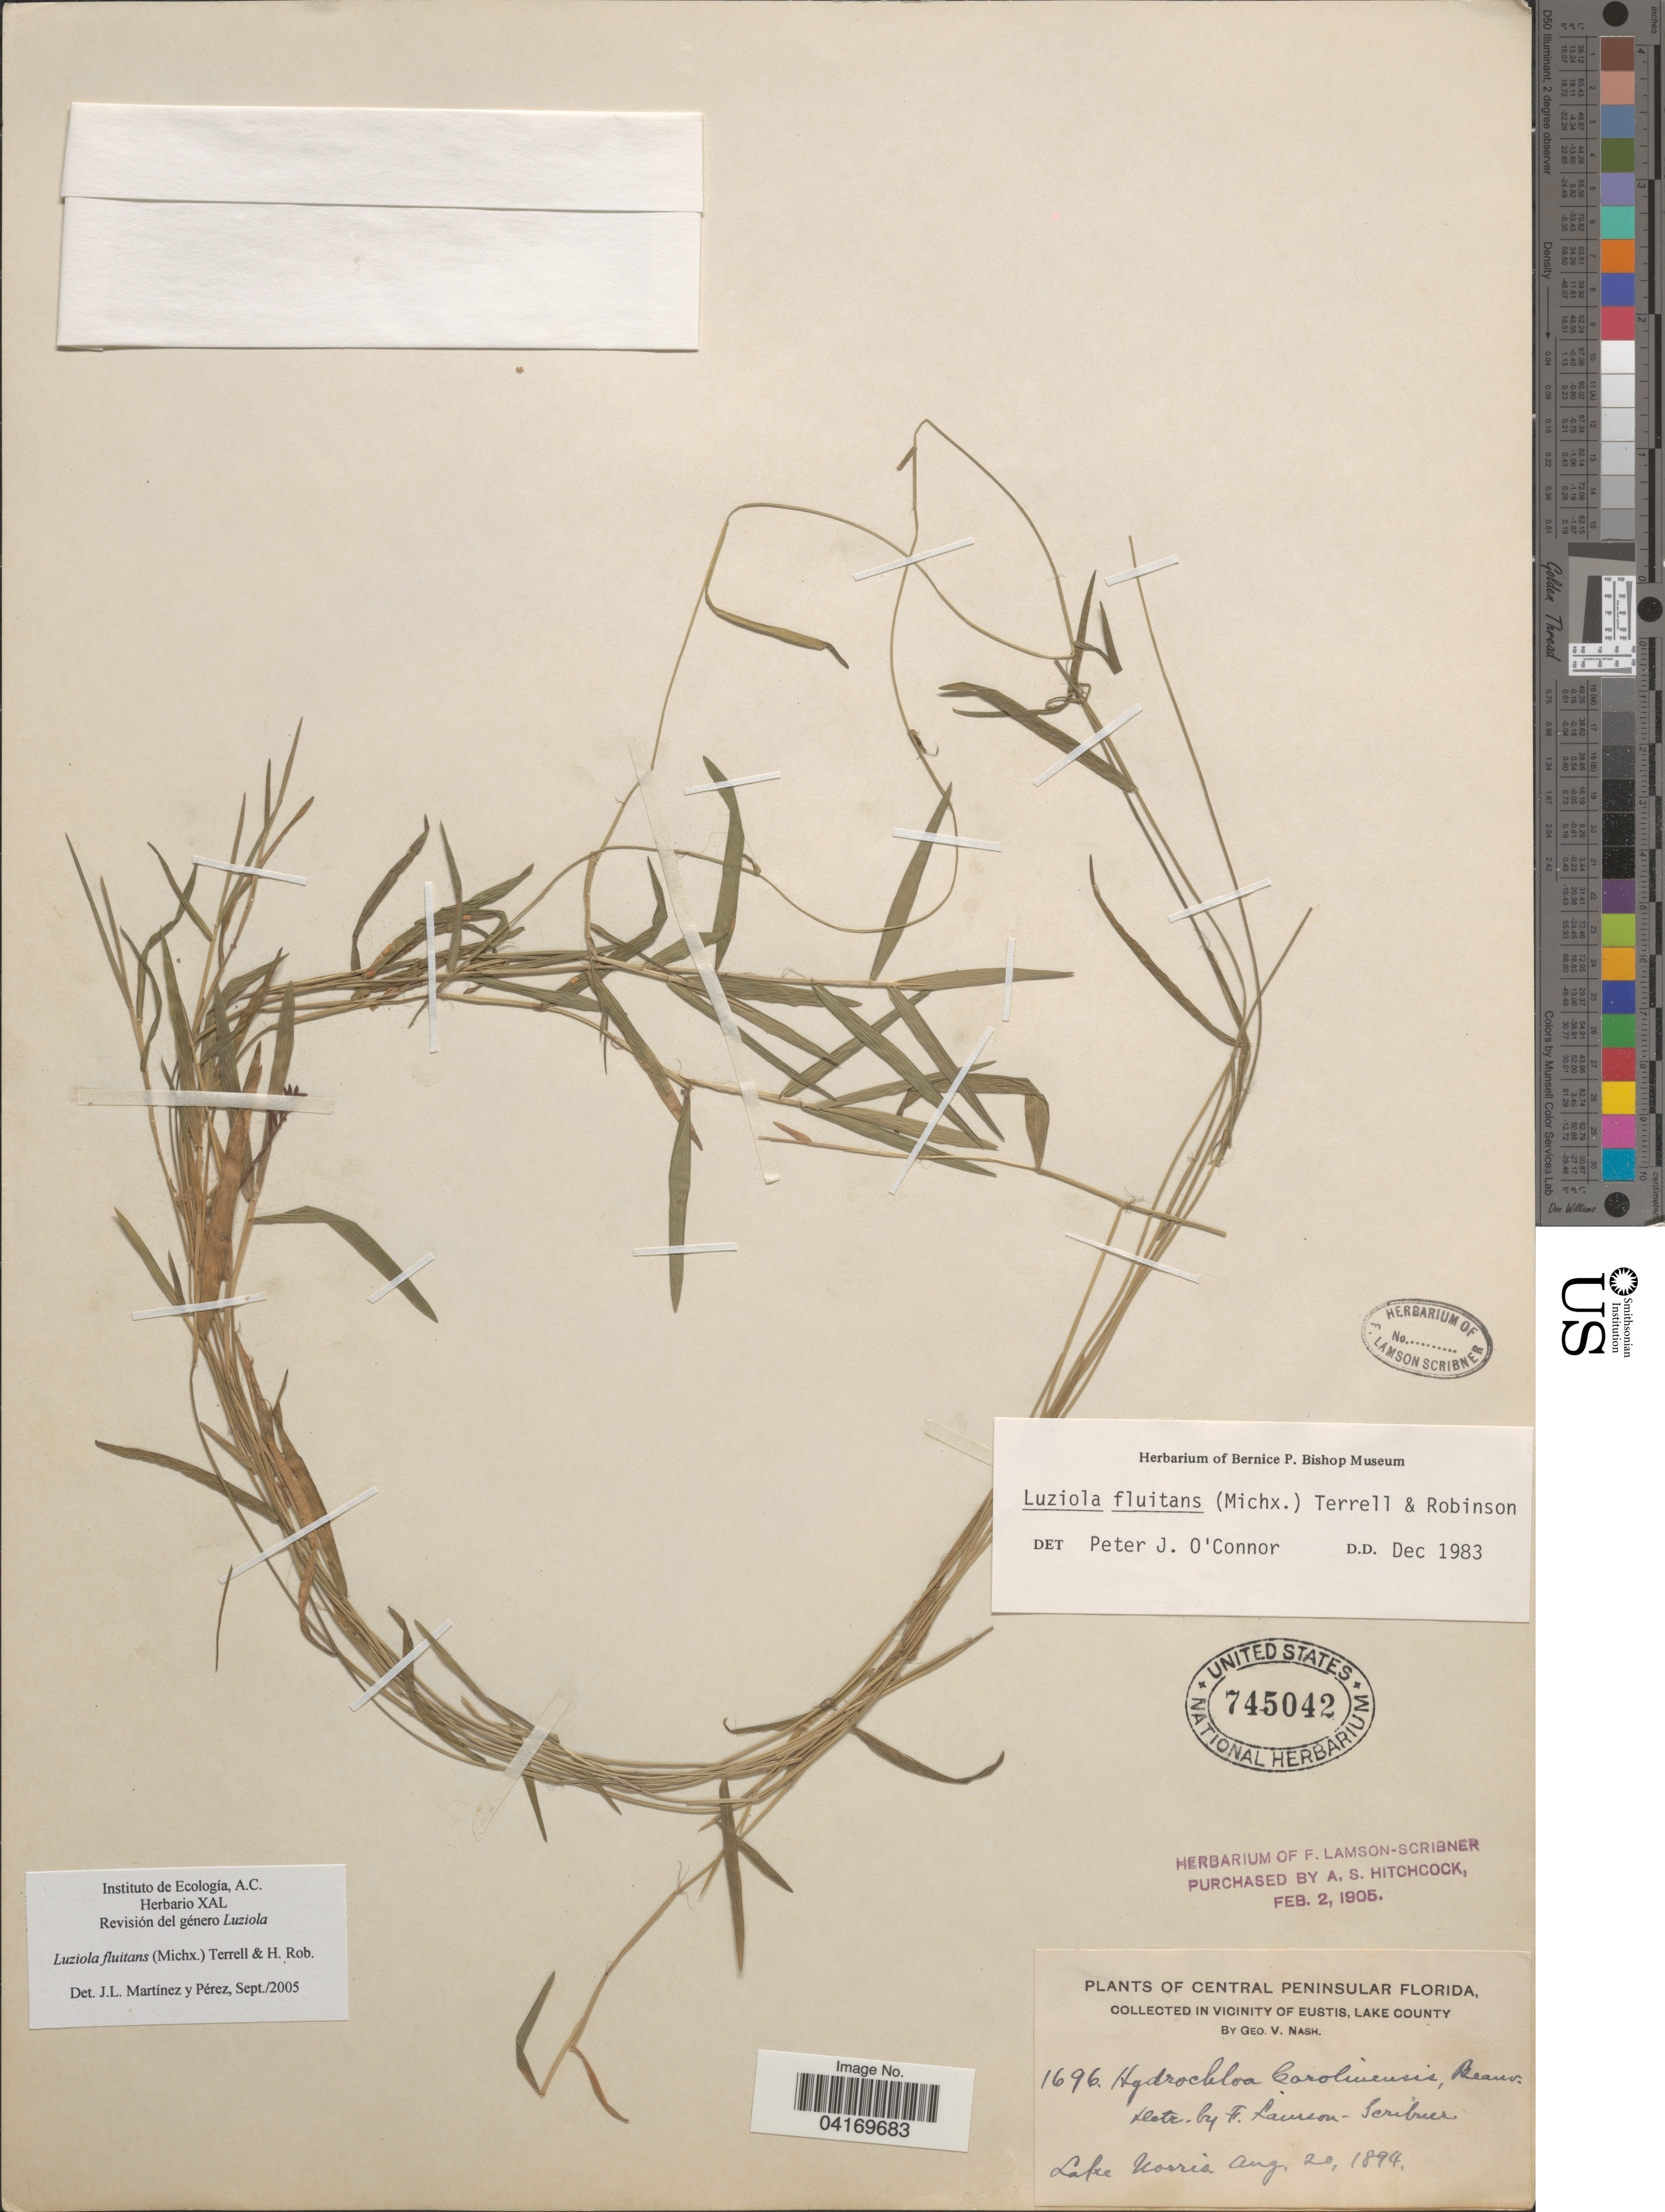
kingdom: Plantae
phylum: Tracheophyta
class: Liliopsida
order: Poales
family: Poaceae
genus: Luziola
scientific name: Luziola fluitans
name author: (Michx.) Terrell & H. Rob.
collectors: G. V. Nash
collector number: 1696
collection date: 1894-08-20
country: United States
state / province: Florida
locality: Central Peninsular Florida. In vicinity of Eustis, Lake County. Lake Norris.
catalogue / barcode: US 745042